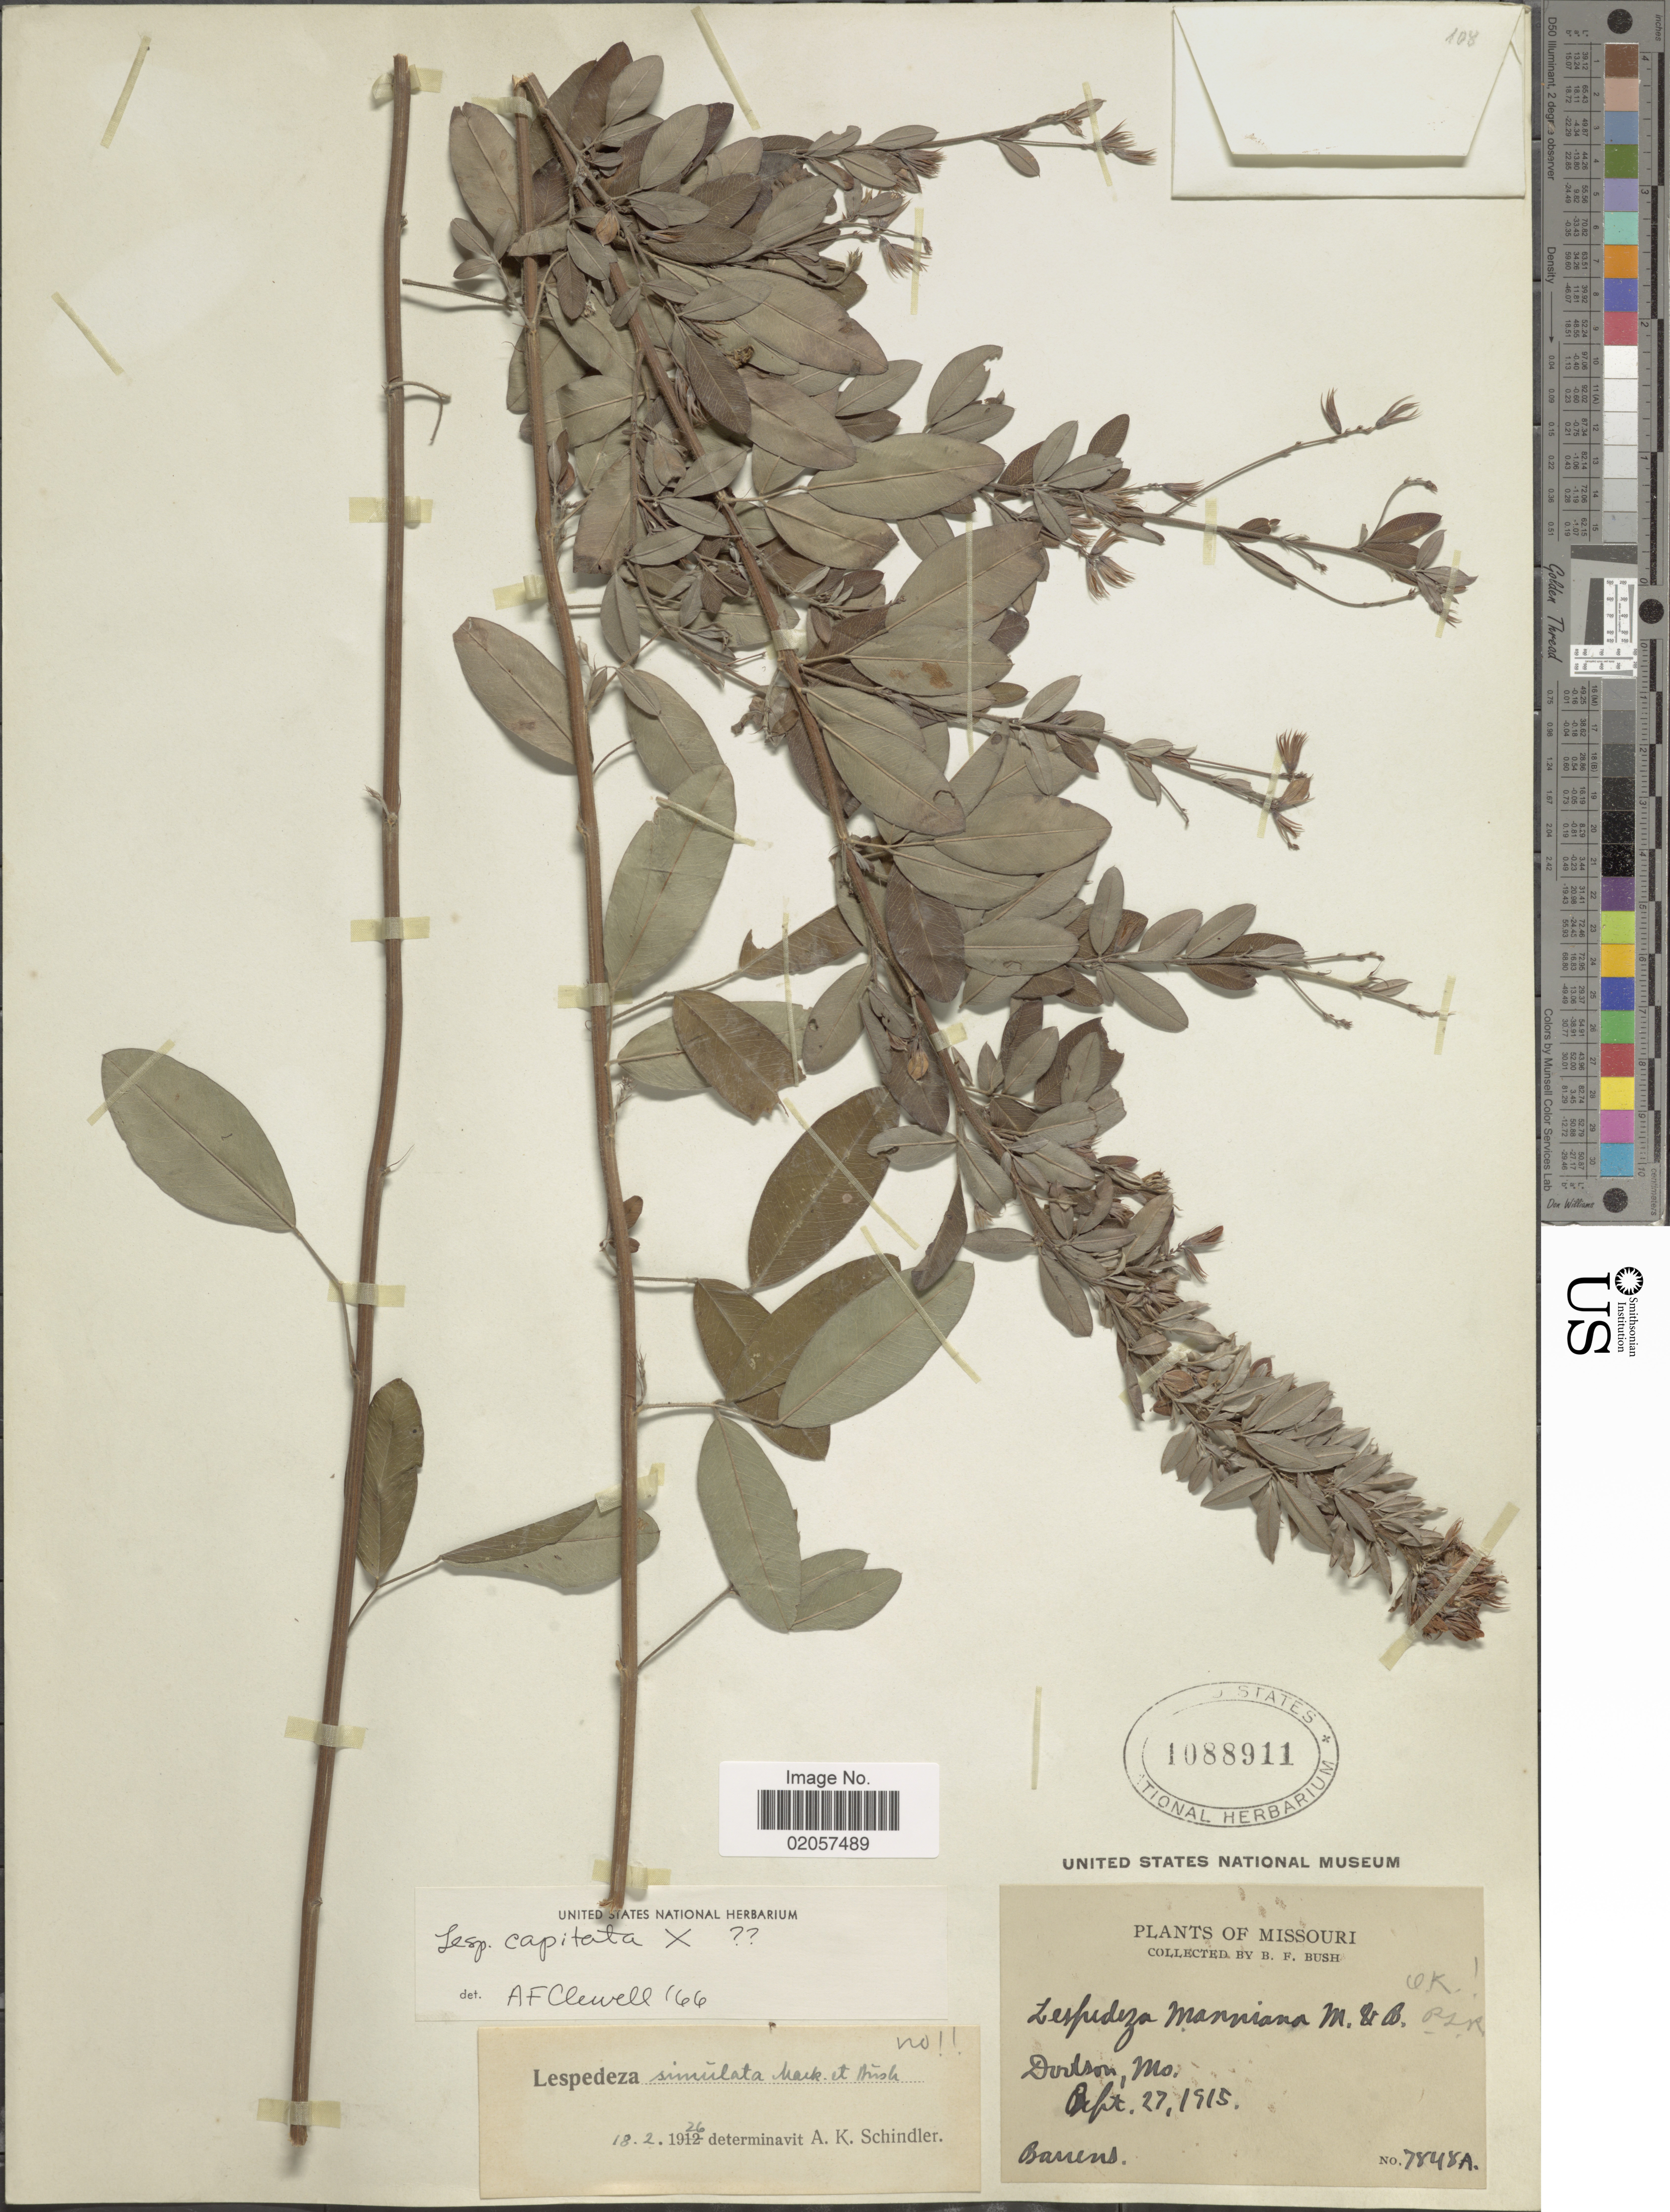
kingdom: Plantae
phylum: Tracheophyta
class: Magnoliopsida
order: Fabales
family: Fabaceae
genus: Lespedeza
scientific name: Lespedeza capitata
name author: Michx.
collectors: B. F. Bush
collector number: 7848A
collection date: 1915-09-27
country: United States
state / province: Missouri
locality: Dodson, Mo. Barrens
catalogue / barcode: US 1088911